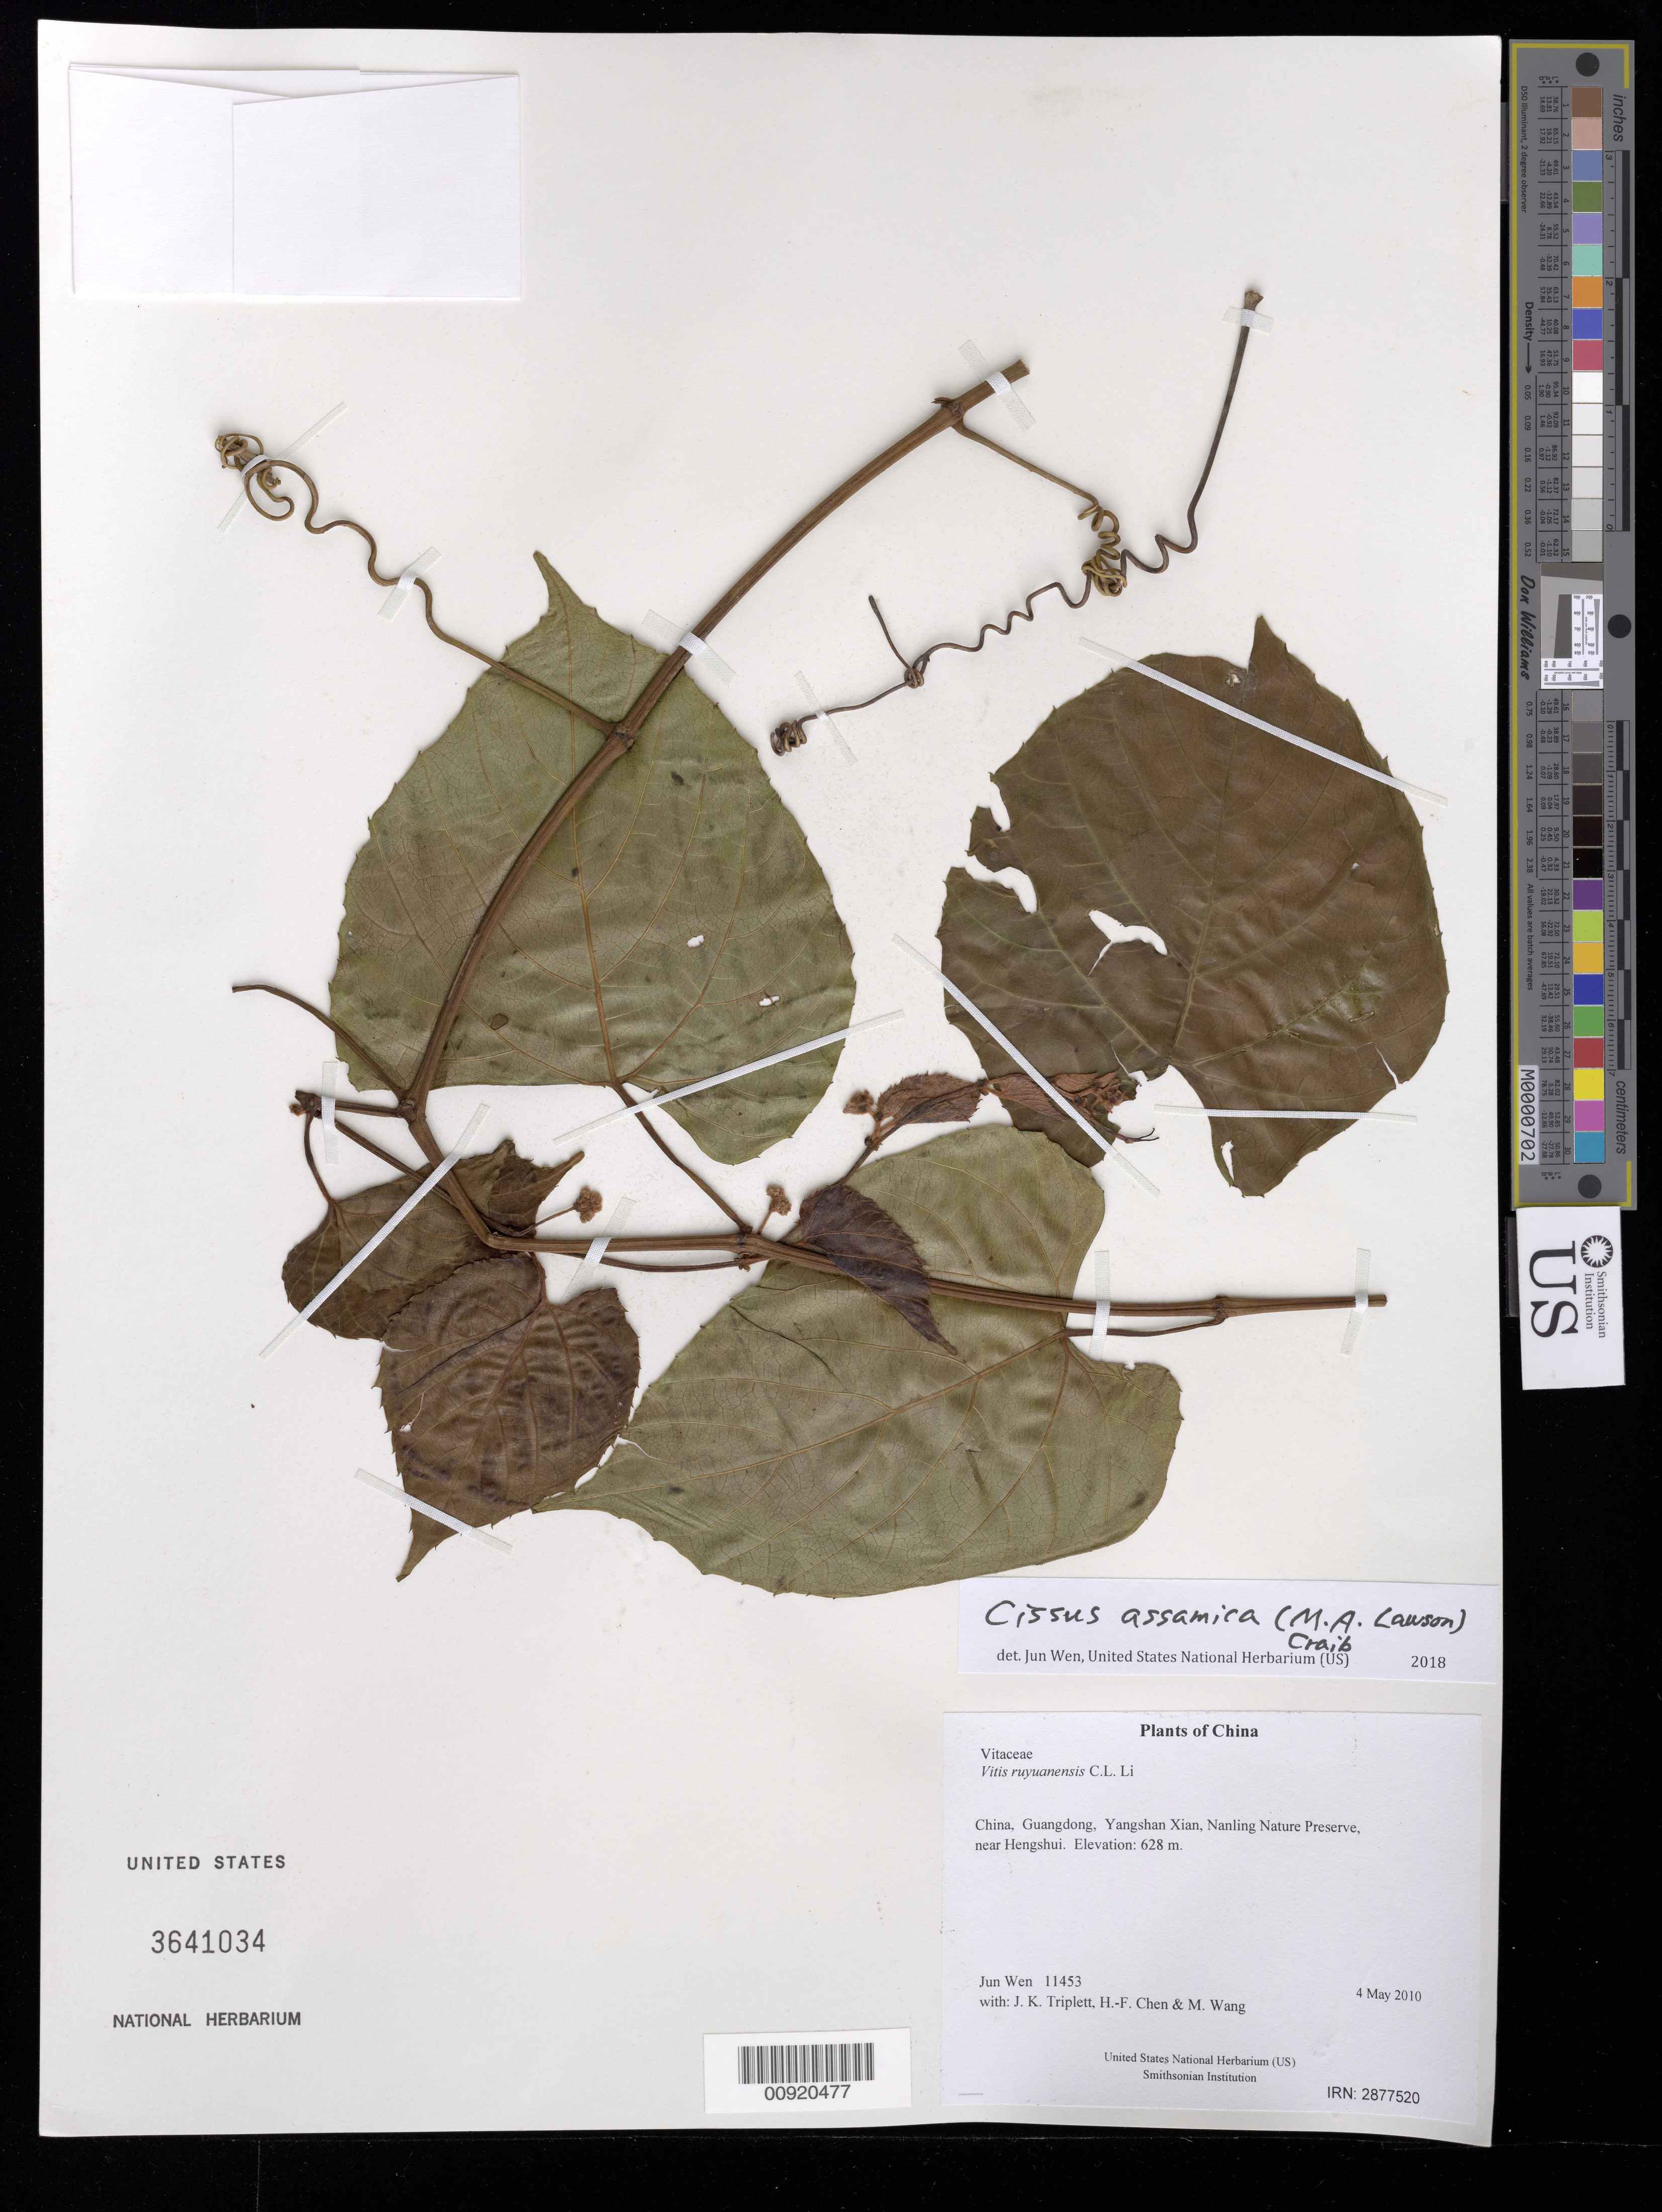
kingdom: Plantae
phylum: Tracheophyta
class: Magnoliopsida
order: Vitales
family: Vitaceae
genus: Vitis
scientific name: Vitis ruyuanensis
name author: C.L. Li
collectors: J. Wen, J. K. Triplett, H.-F. Chen & M. Wang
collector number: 11453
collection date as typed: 4 May 2010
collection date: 2010-05-04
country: China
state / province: Guangdong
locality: Yangshan Xian, Nanling Nature Preserve, near Hengshui.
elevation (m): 628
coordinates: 24 51.659 N, 112 53.675 E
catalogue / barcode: US 3641034